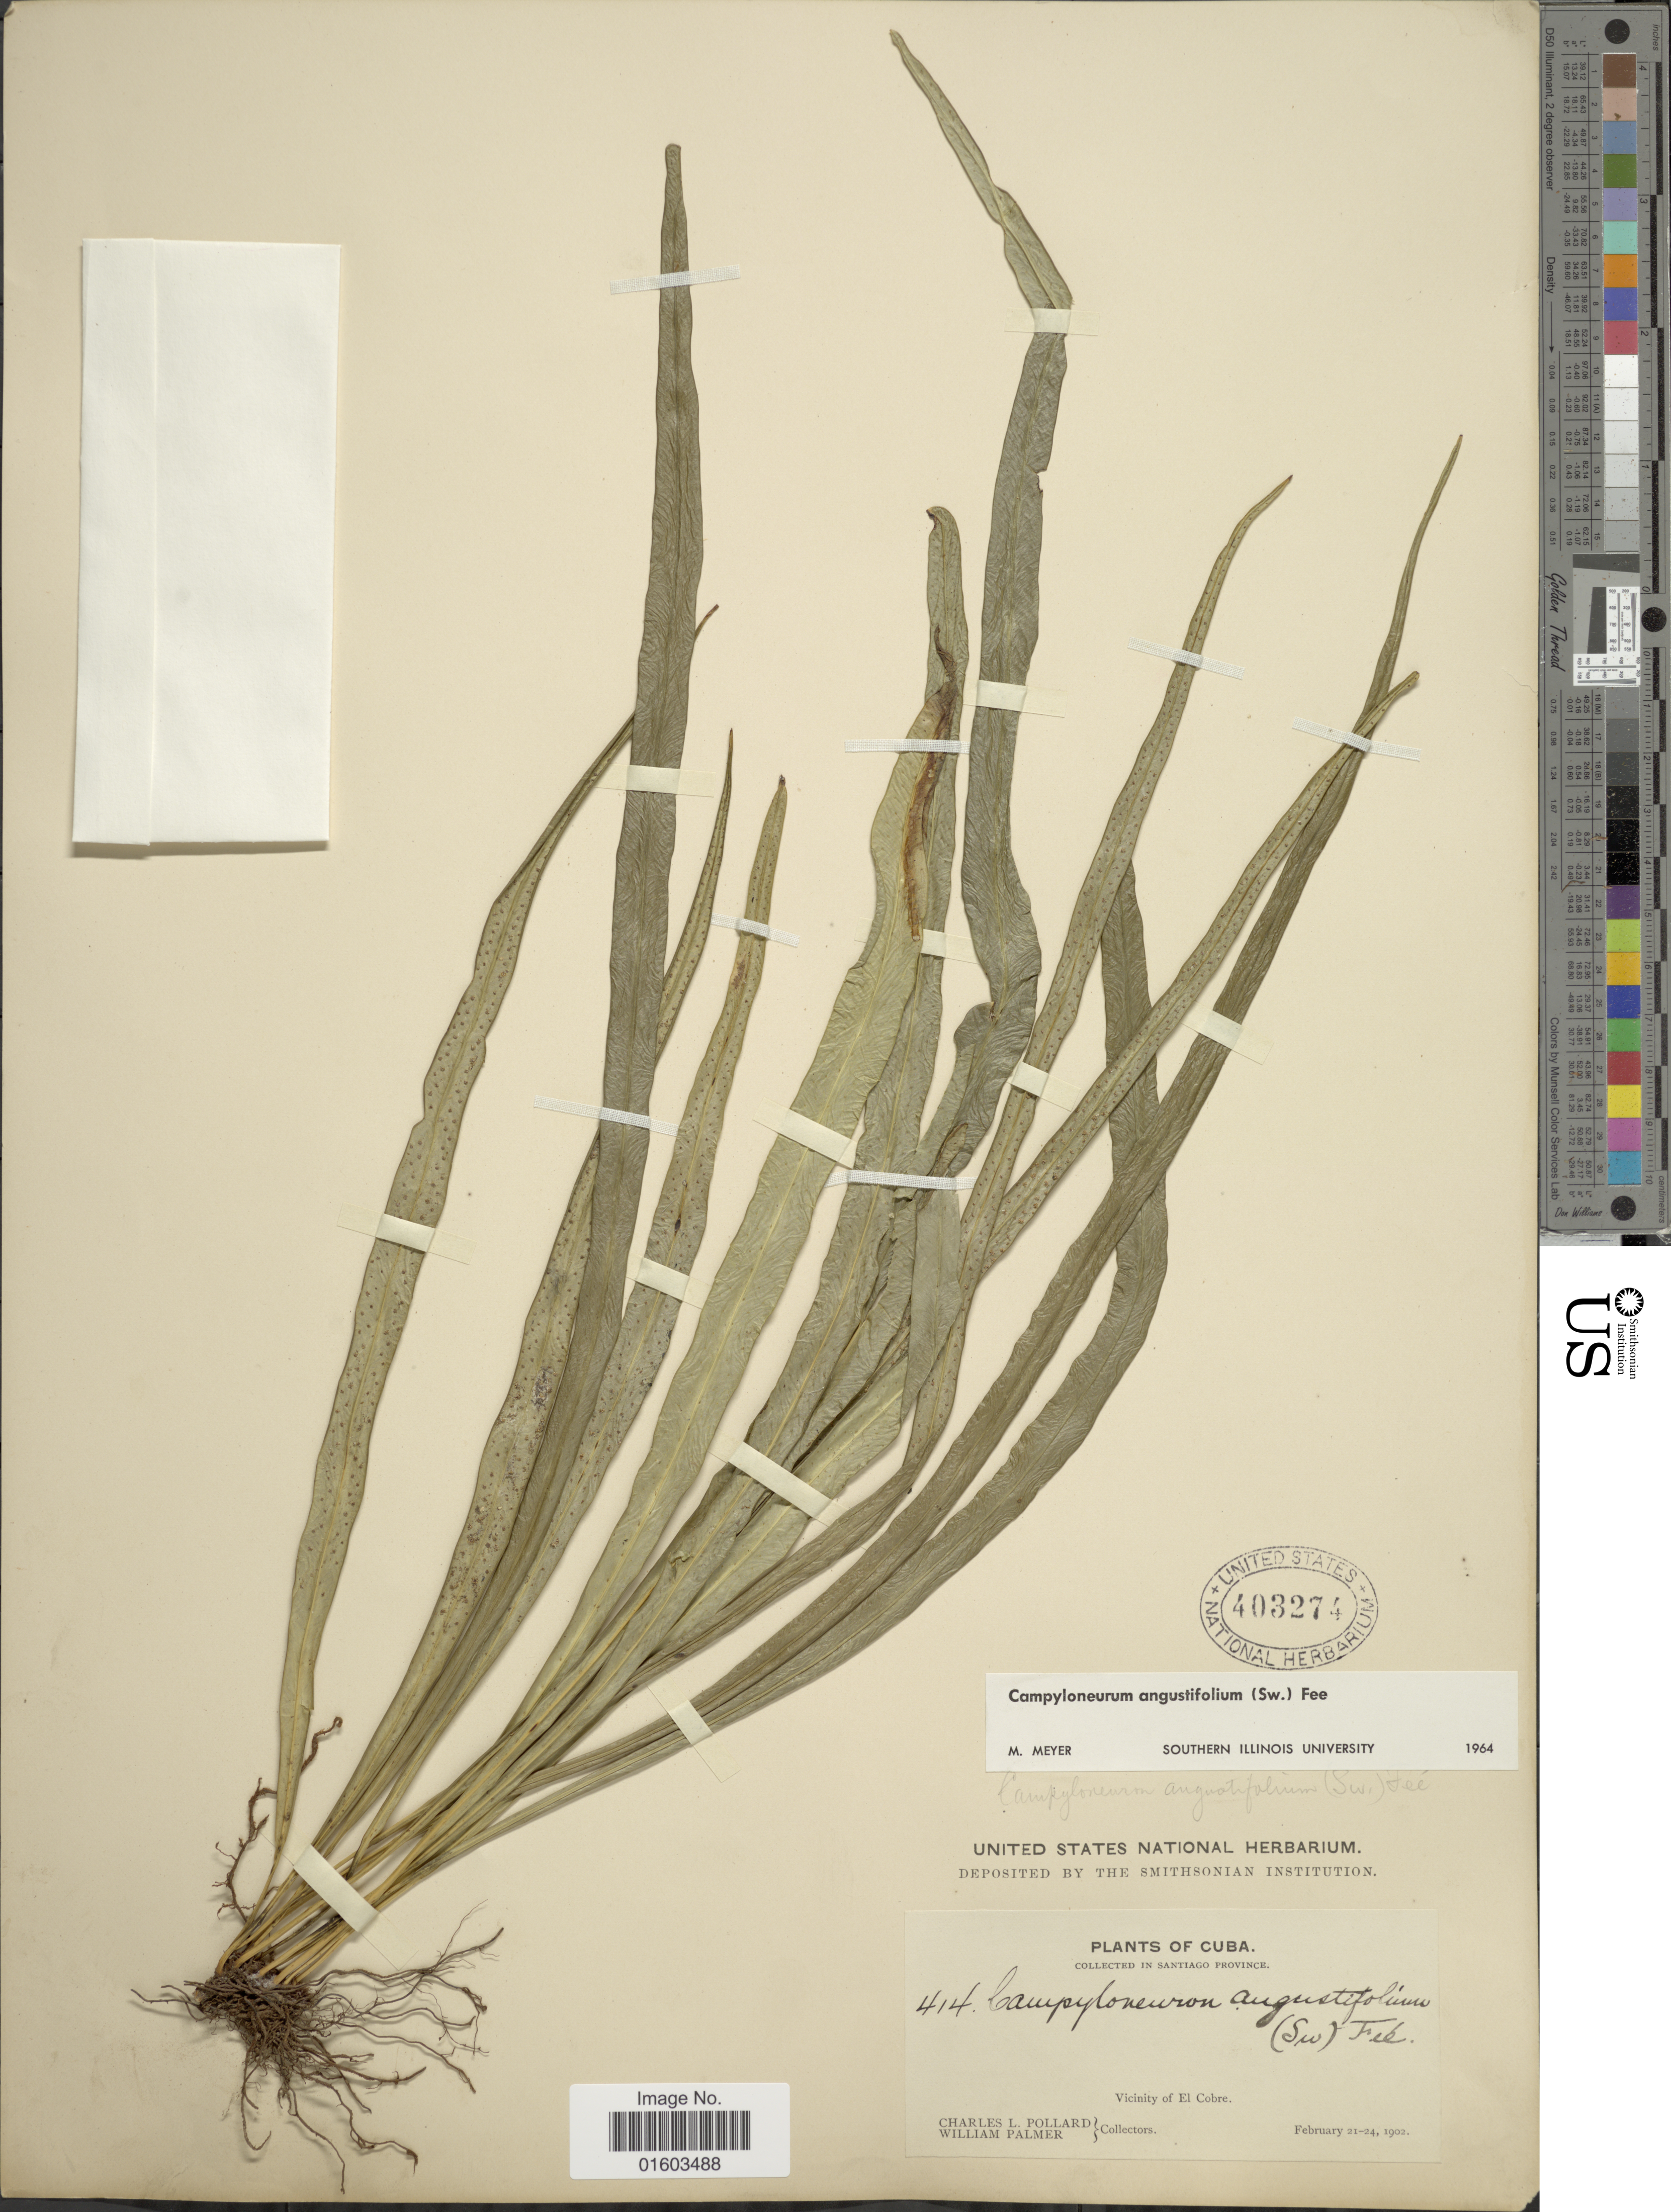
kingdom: Plantae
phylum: Tracheophyta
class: Polypodiopsida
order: Polypodiales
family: Polypodiaceae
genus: Campyloneurum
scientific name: Campyloneurum angustifolium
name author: (Sw.) Fée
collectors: C. L. Pollard & W. Palmer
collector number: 414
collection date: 1902-02-21/1902-02-24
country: Cuba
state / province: Santiago de Cuba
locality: Santiago Province, Vicinity of El Cobre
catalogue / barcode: US 403274